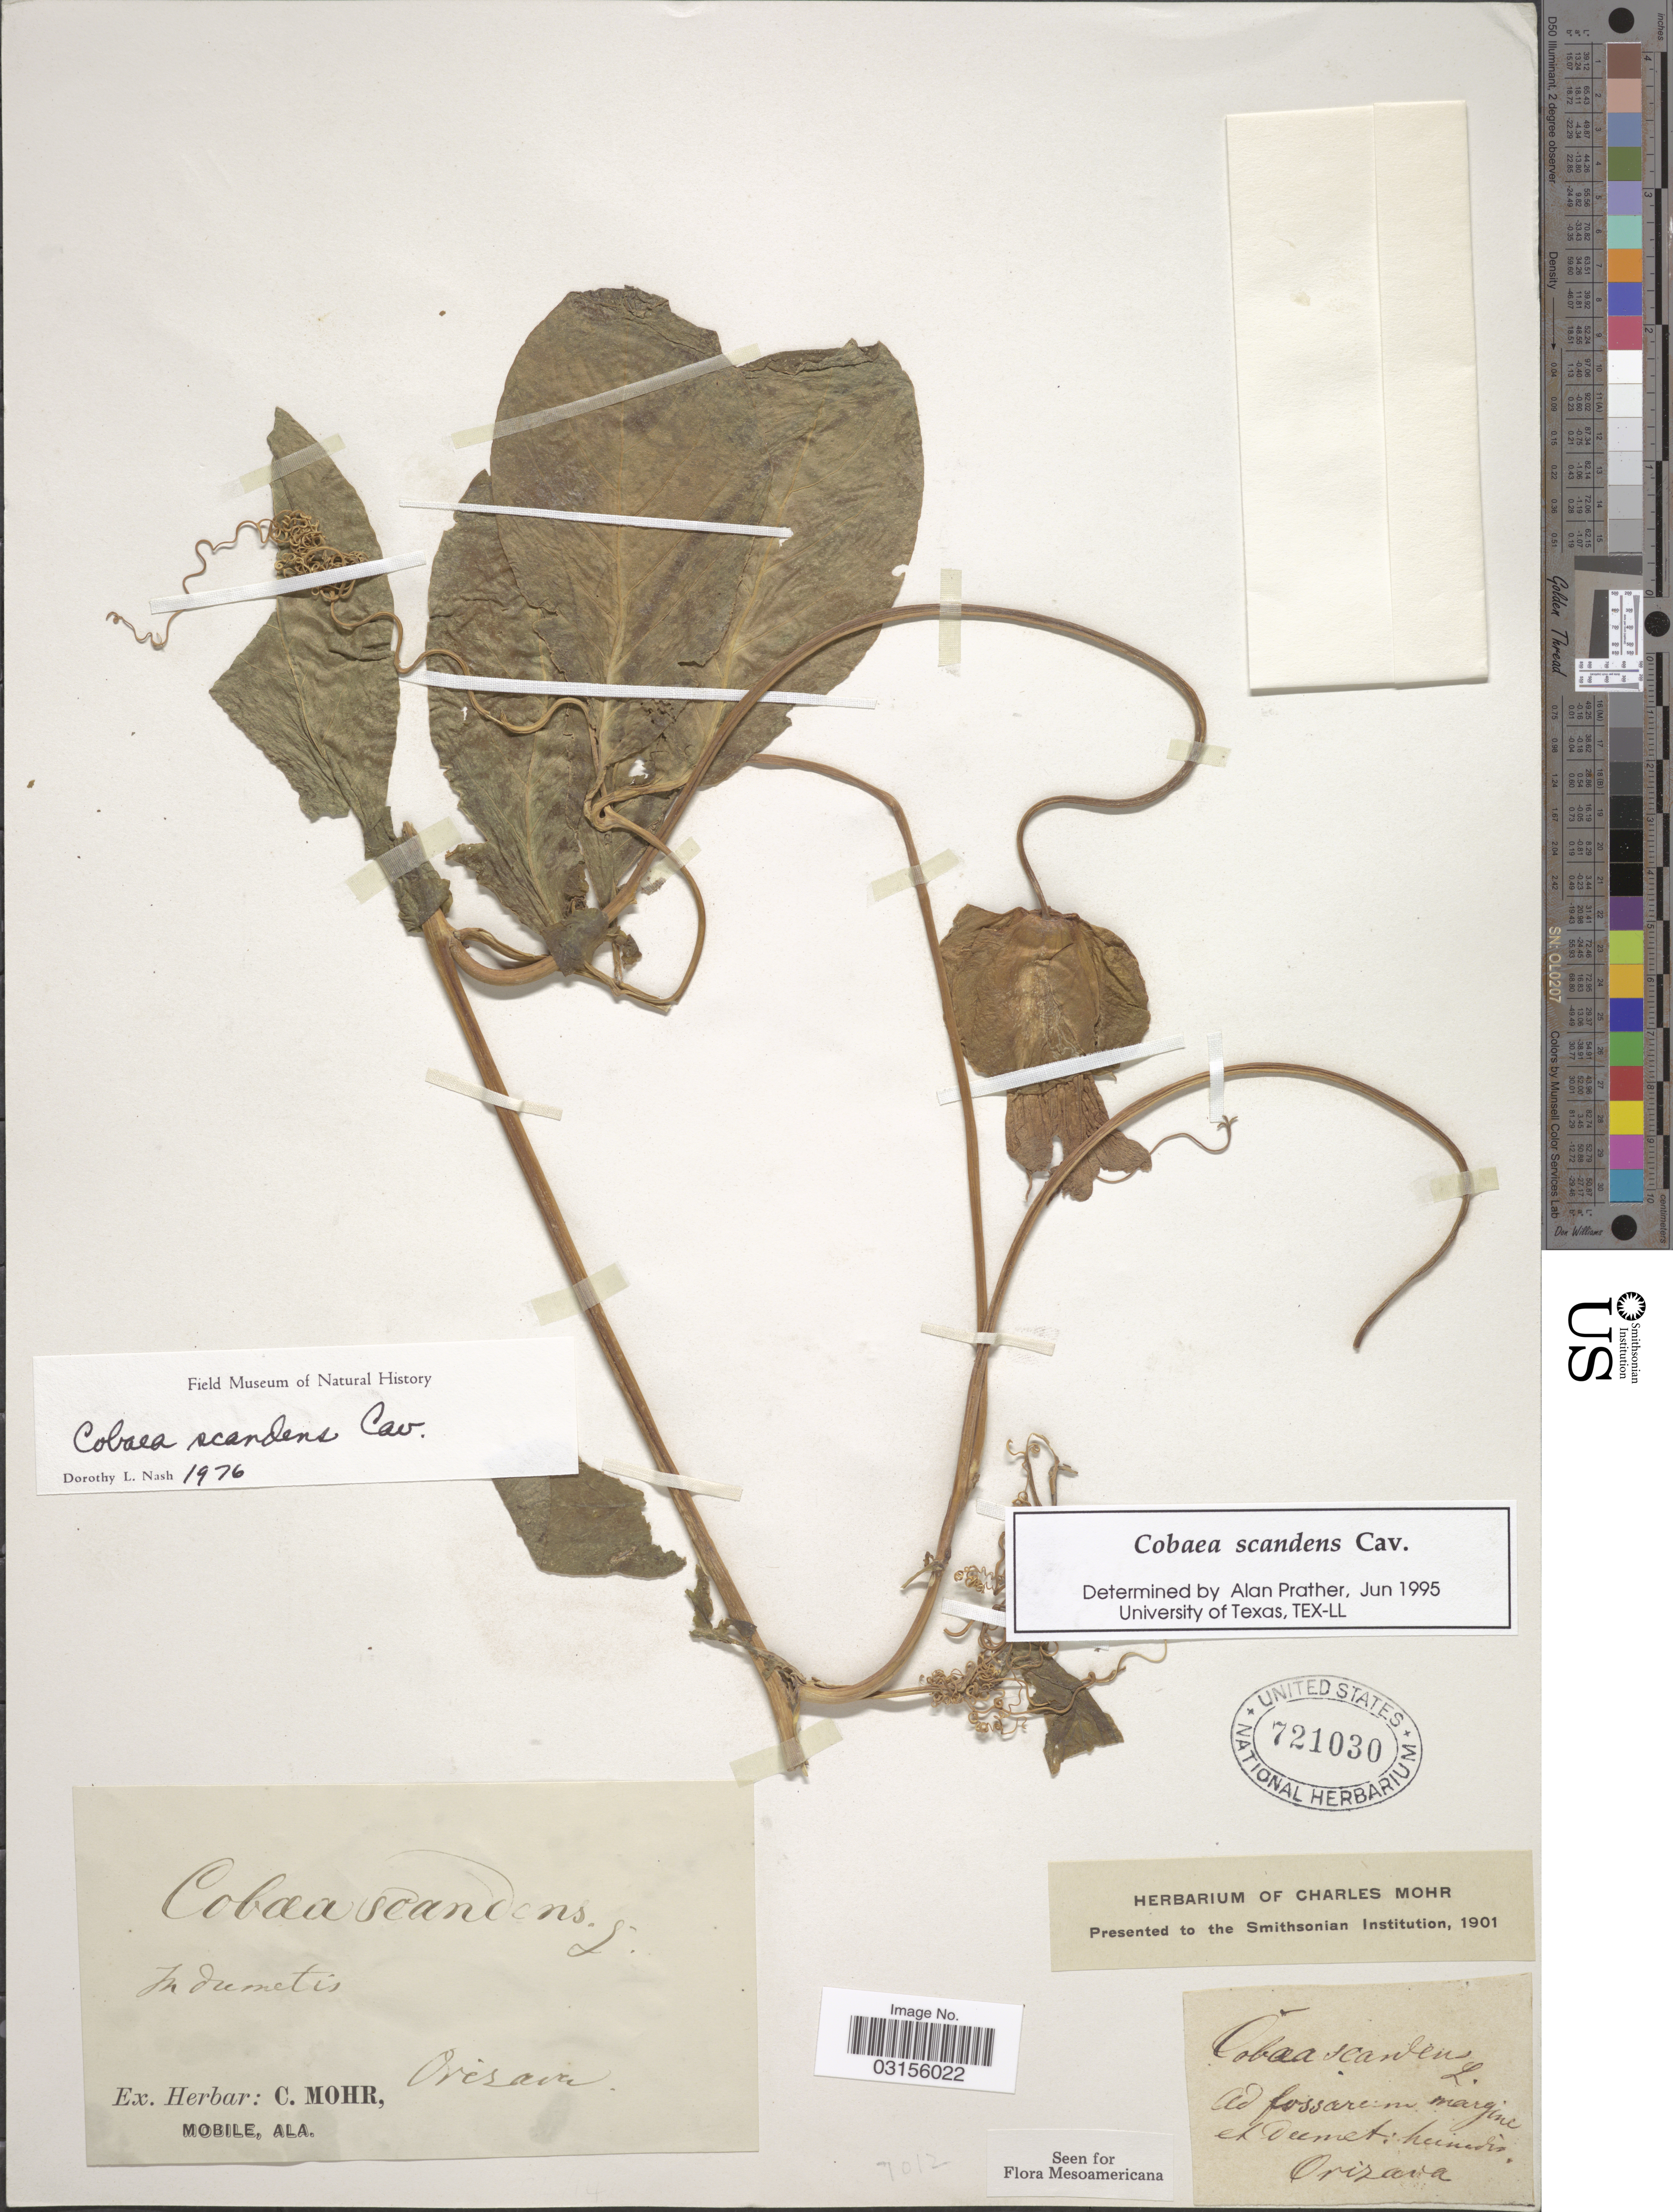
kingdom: Plantae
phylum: Tracheophyta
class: Magnoliopsida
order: Ericales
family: Polemoniaceae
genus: Cobaea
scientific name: Cobaea scandens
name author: Cav.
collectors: ex herb. Charles Mohr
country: Mexico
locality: Orizava.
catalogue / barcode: US 721030